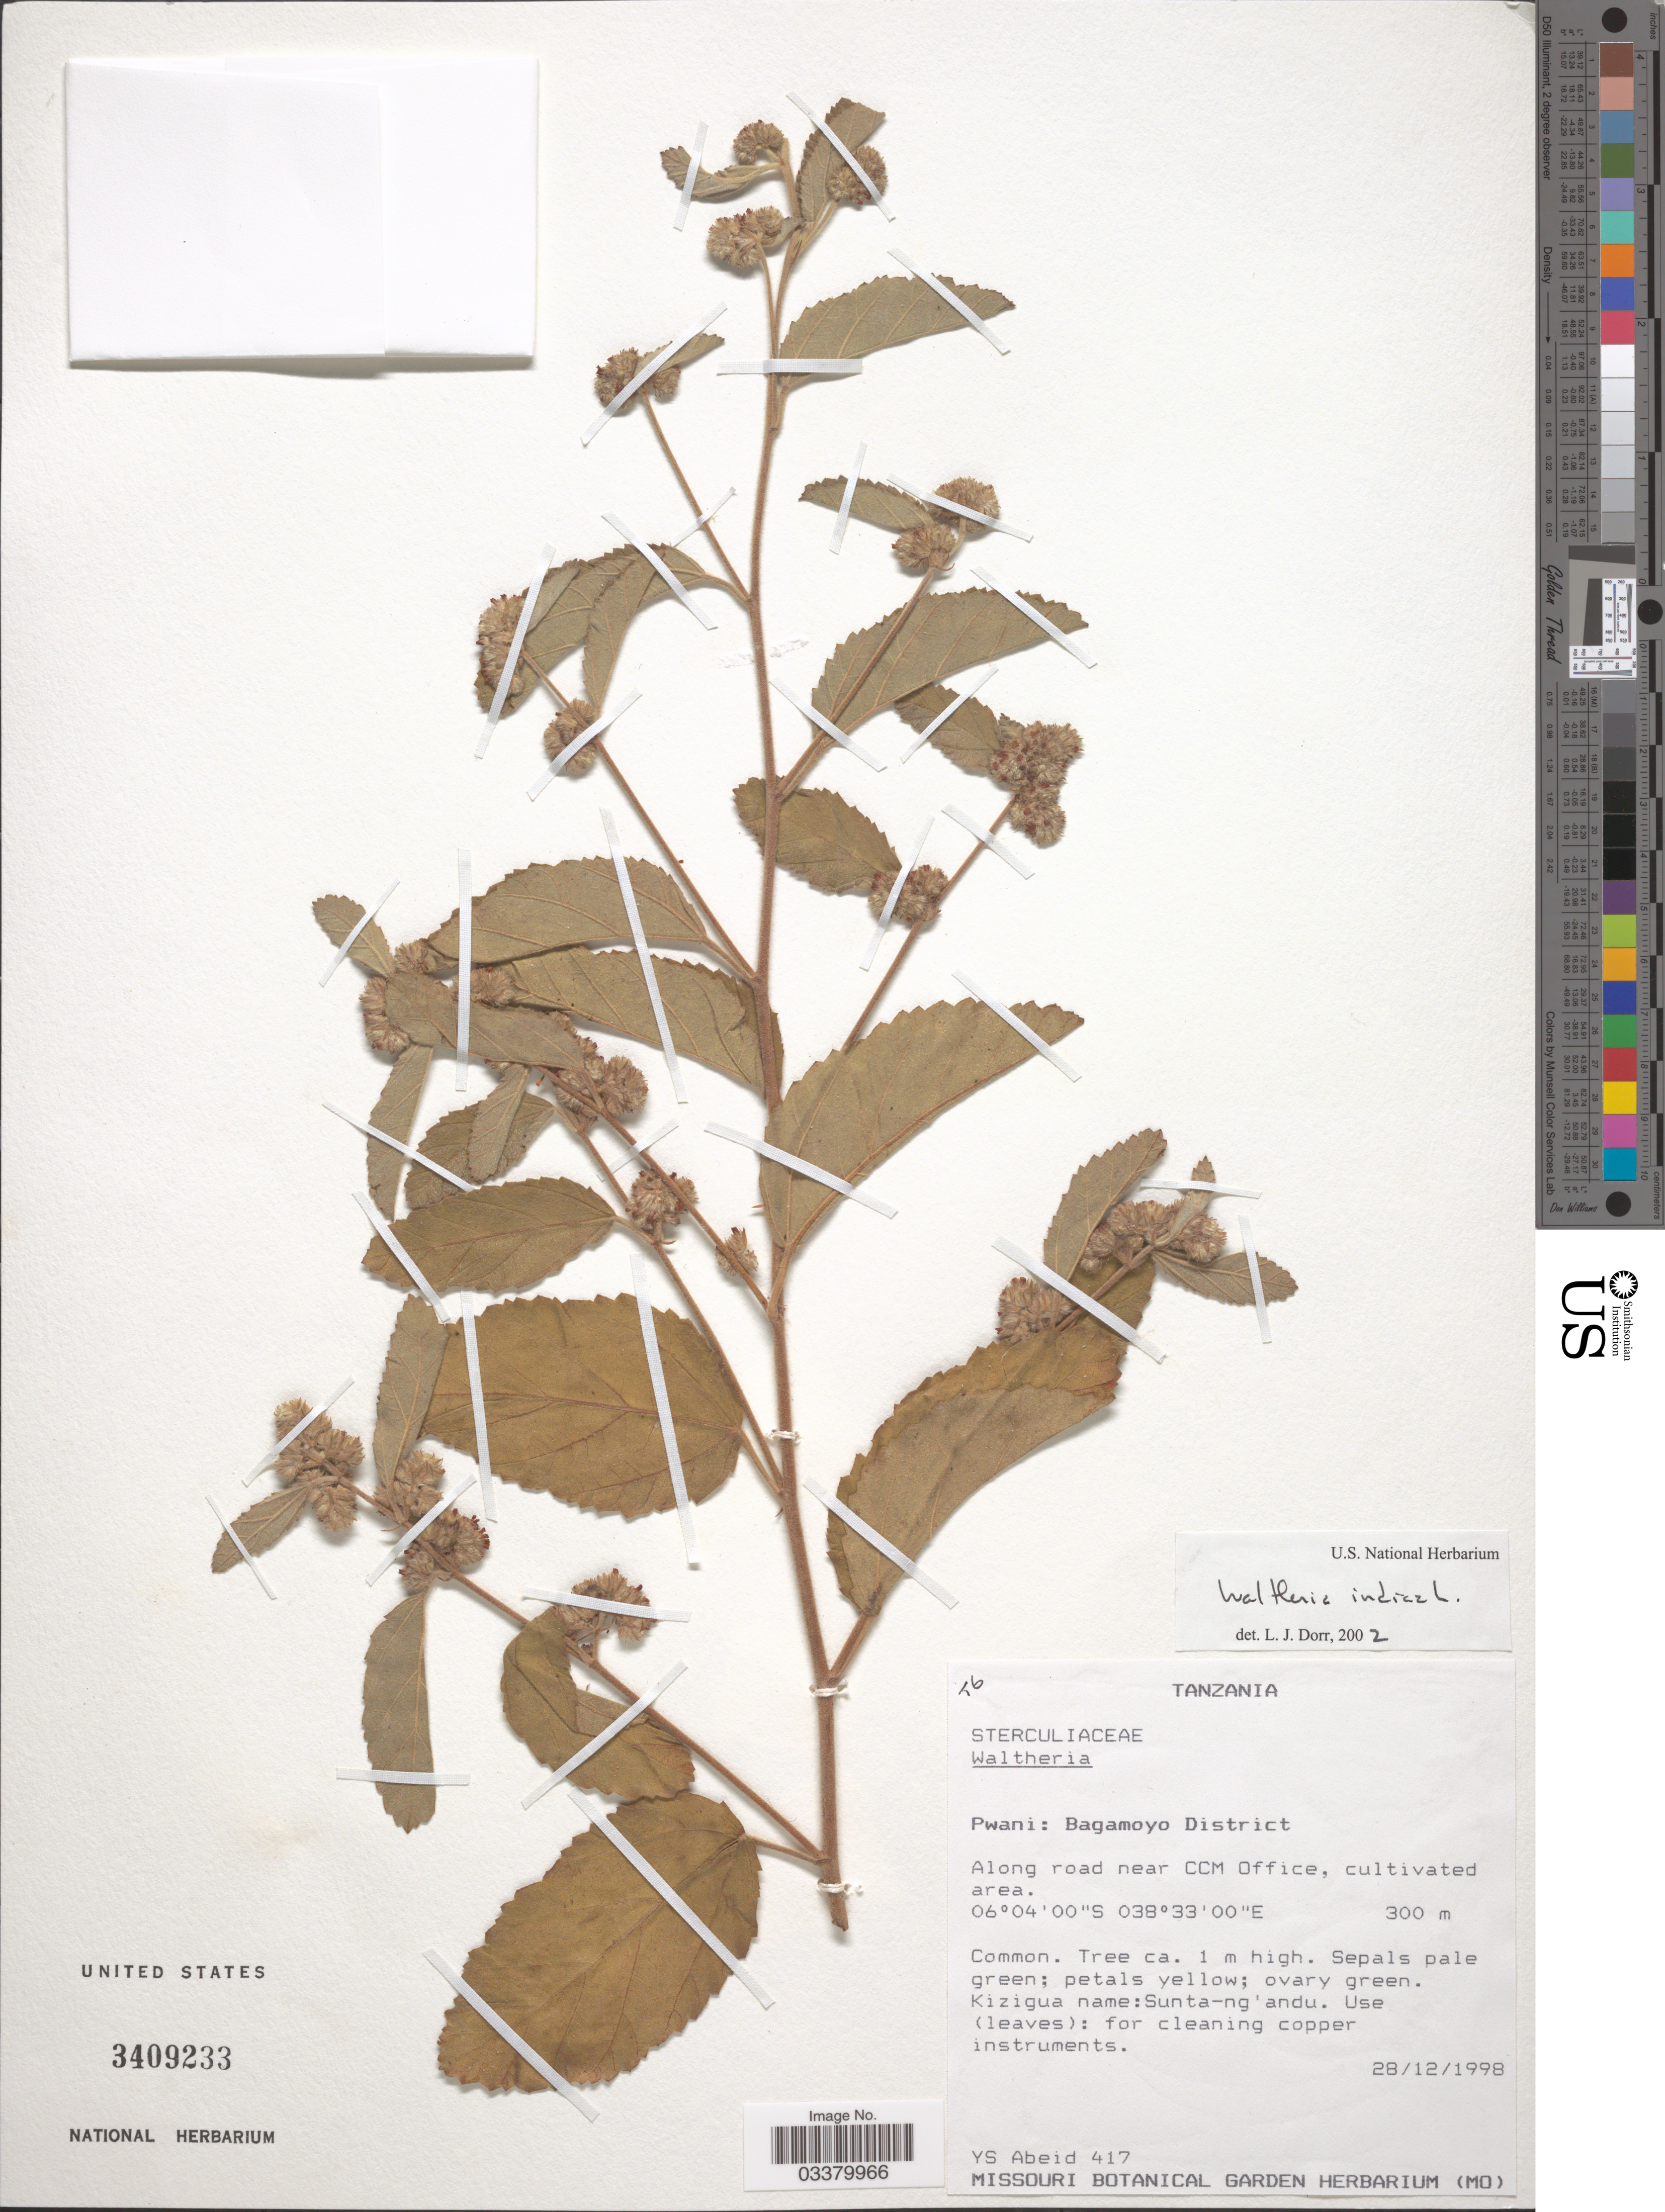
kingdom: Plantae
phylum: Tracheophyta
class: Magnoliopsida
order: Malvales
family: Malvaceae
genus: Waltheria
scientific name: Waltheria indica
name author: L.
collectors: Y. Abeid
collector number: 417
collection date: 1998-12-28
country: Tanzania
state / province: Pwani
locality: Bagamoyo District. Along road near CCM Office, cultivated area.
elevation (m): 300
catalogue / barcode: US 3409233